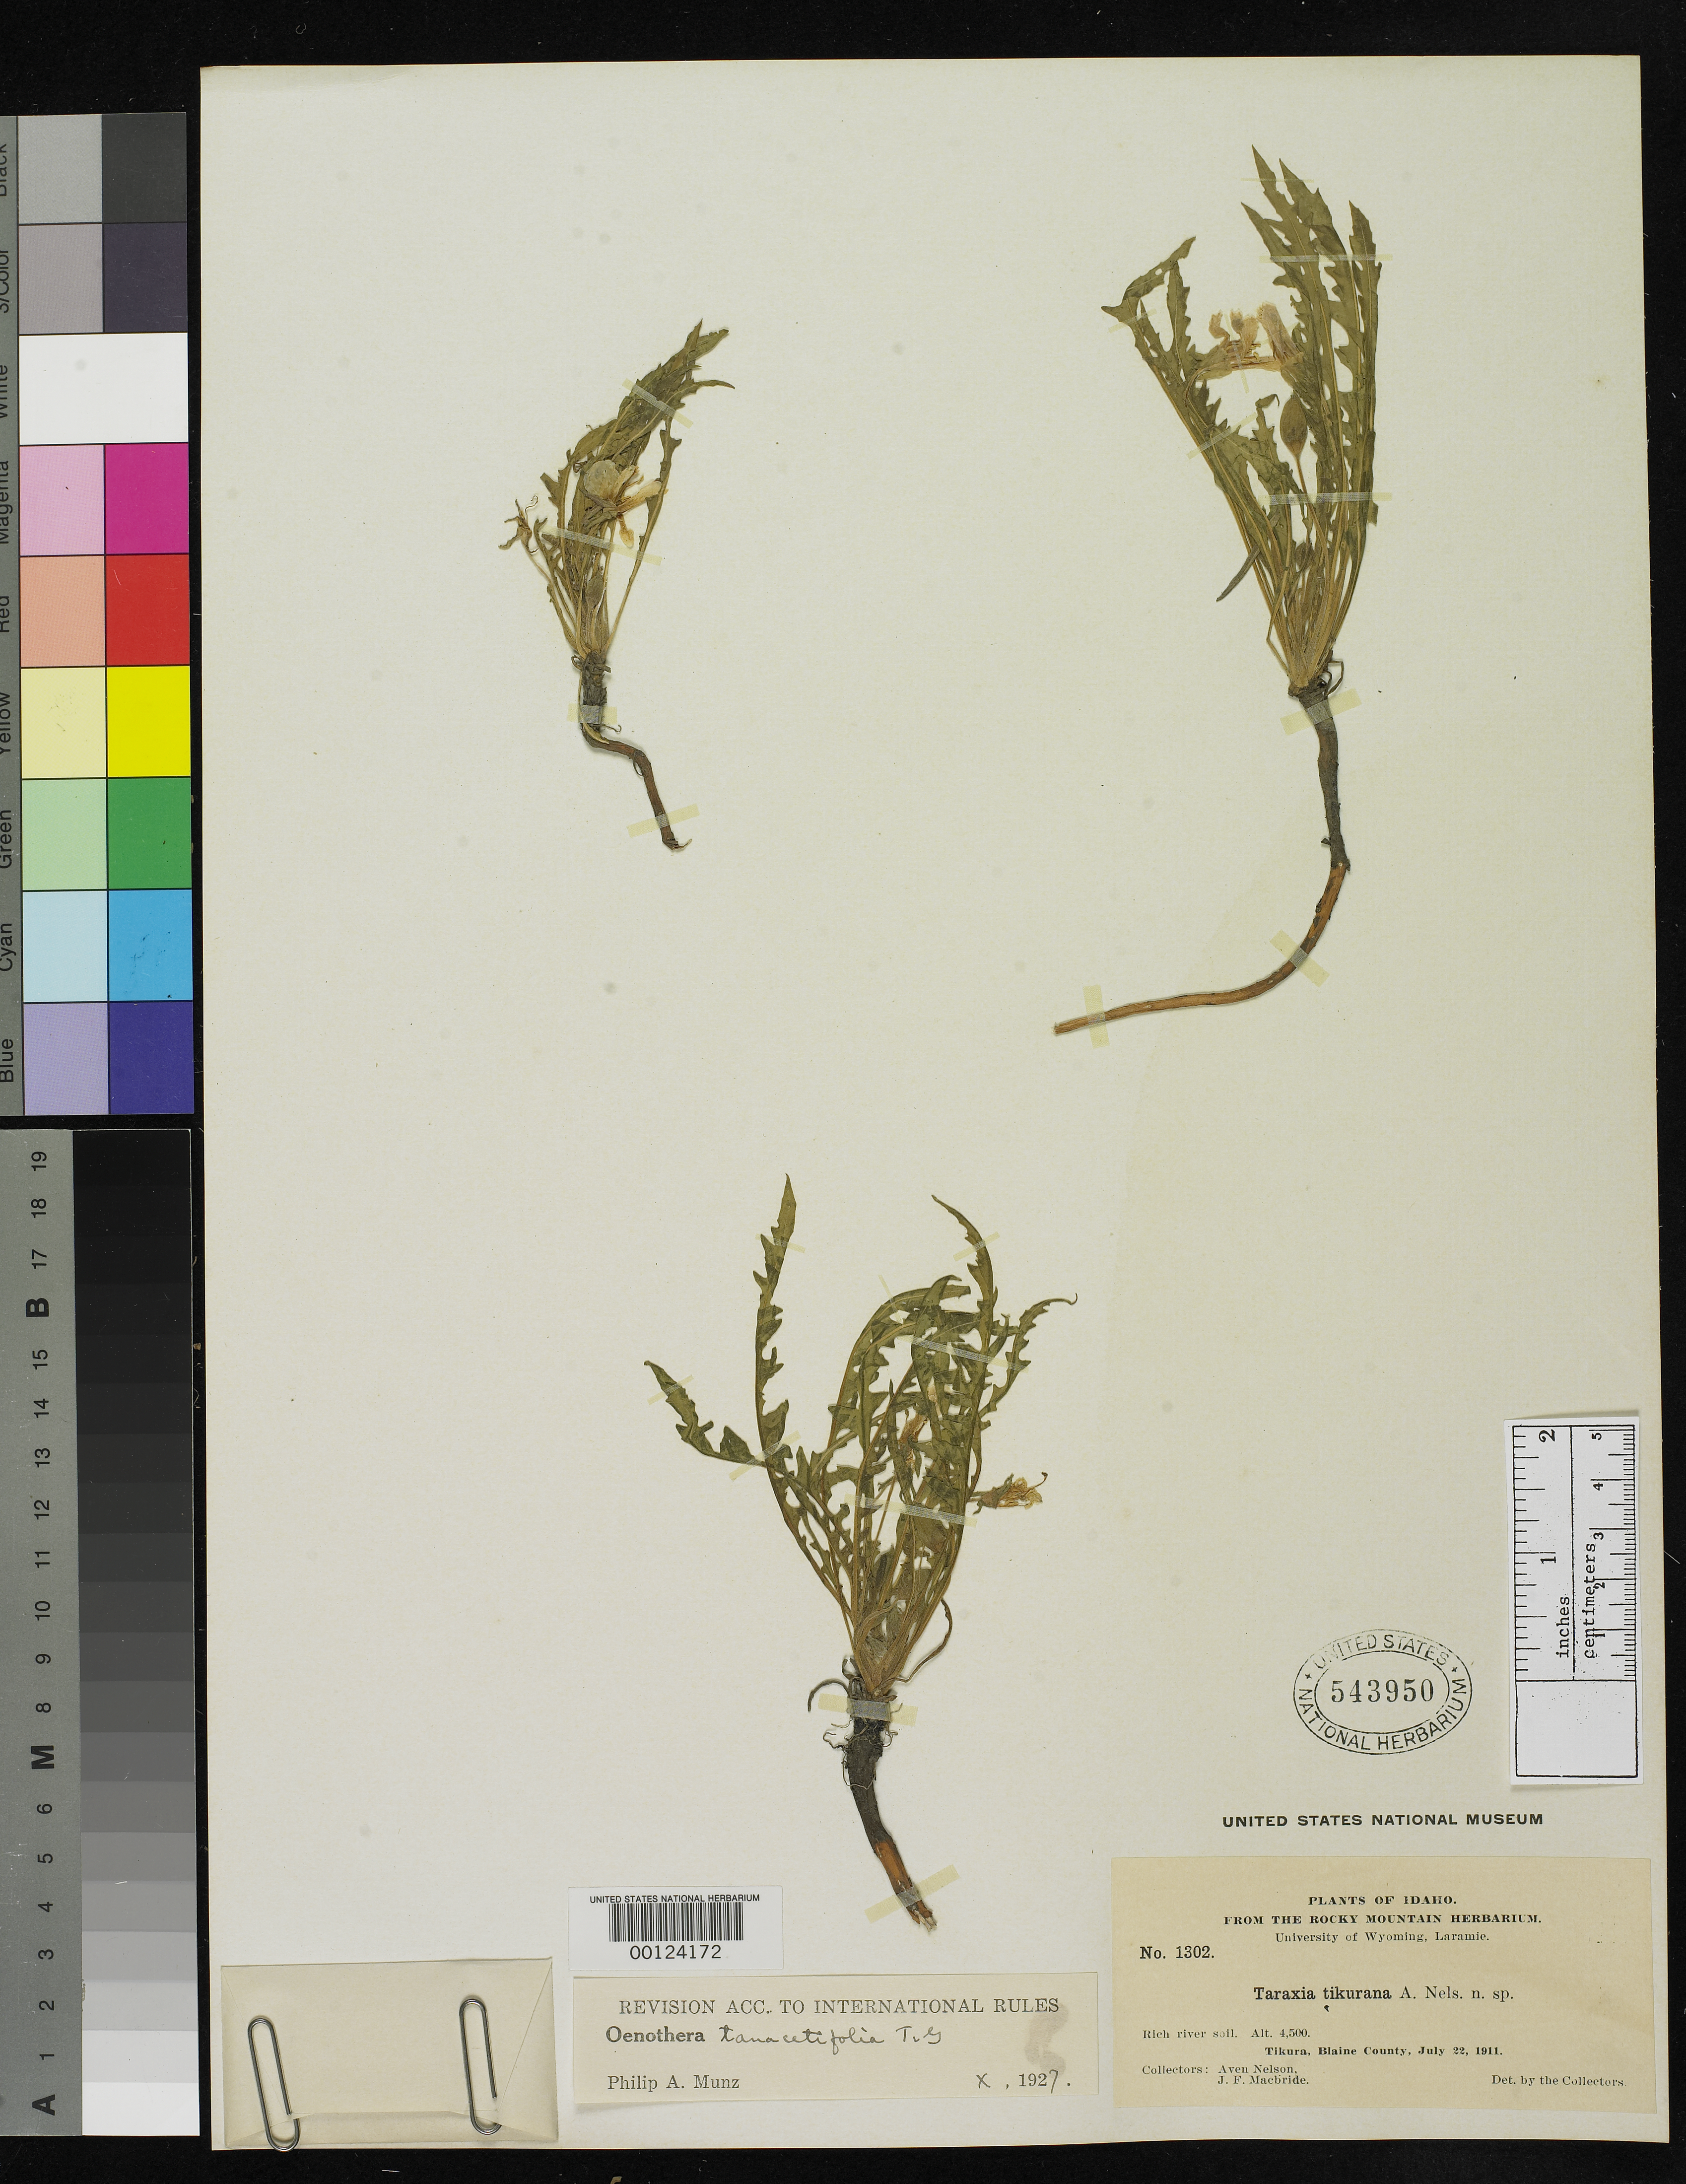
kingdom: Plantae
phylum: Tracheophyta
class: Magnoliopsida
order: Myrtales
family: Onagraceae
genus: Taraxia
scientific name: Taraxia tikurana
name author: A. Nelson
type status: Isotype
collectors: A. Nelson & J. F. Macbride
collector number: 1302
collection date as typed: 22 Jul 1911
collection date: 1911-07-22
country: United States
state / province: Idaho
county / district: Blaine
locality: Tikura.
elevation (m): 1372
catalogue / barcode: US 543950